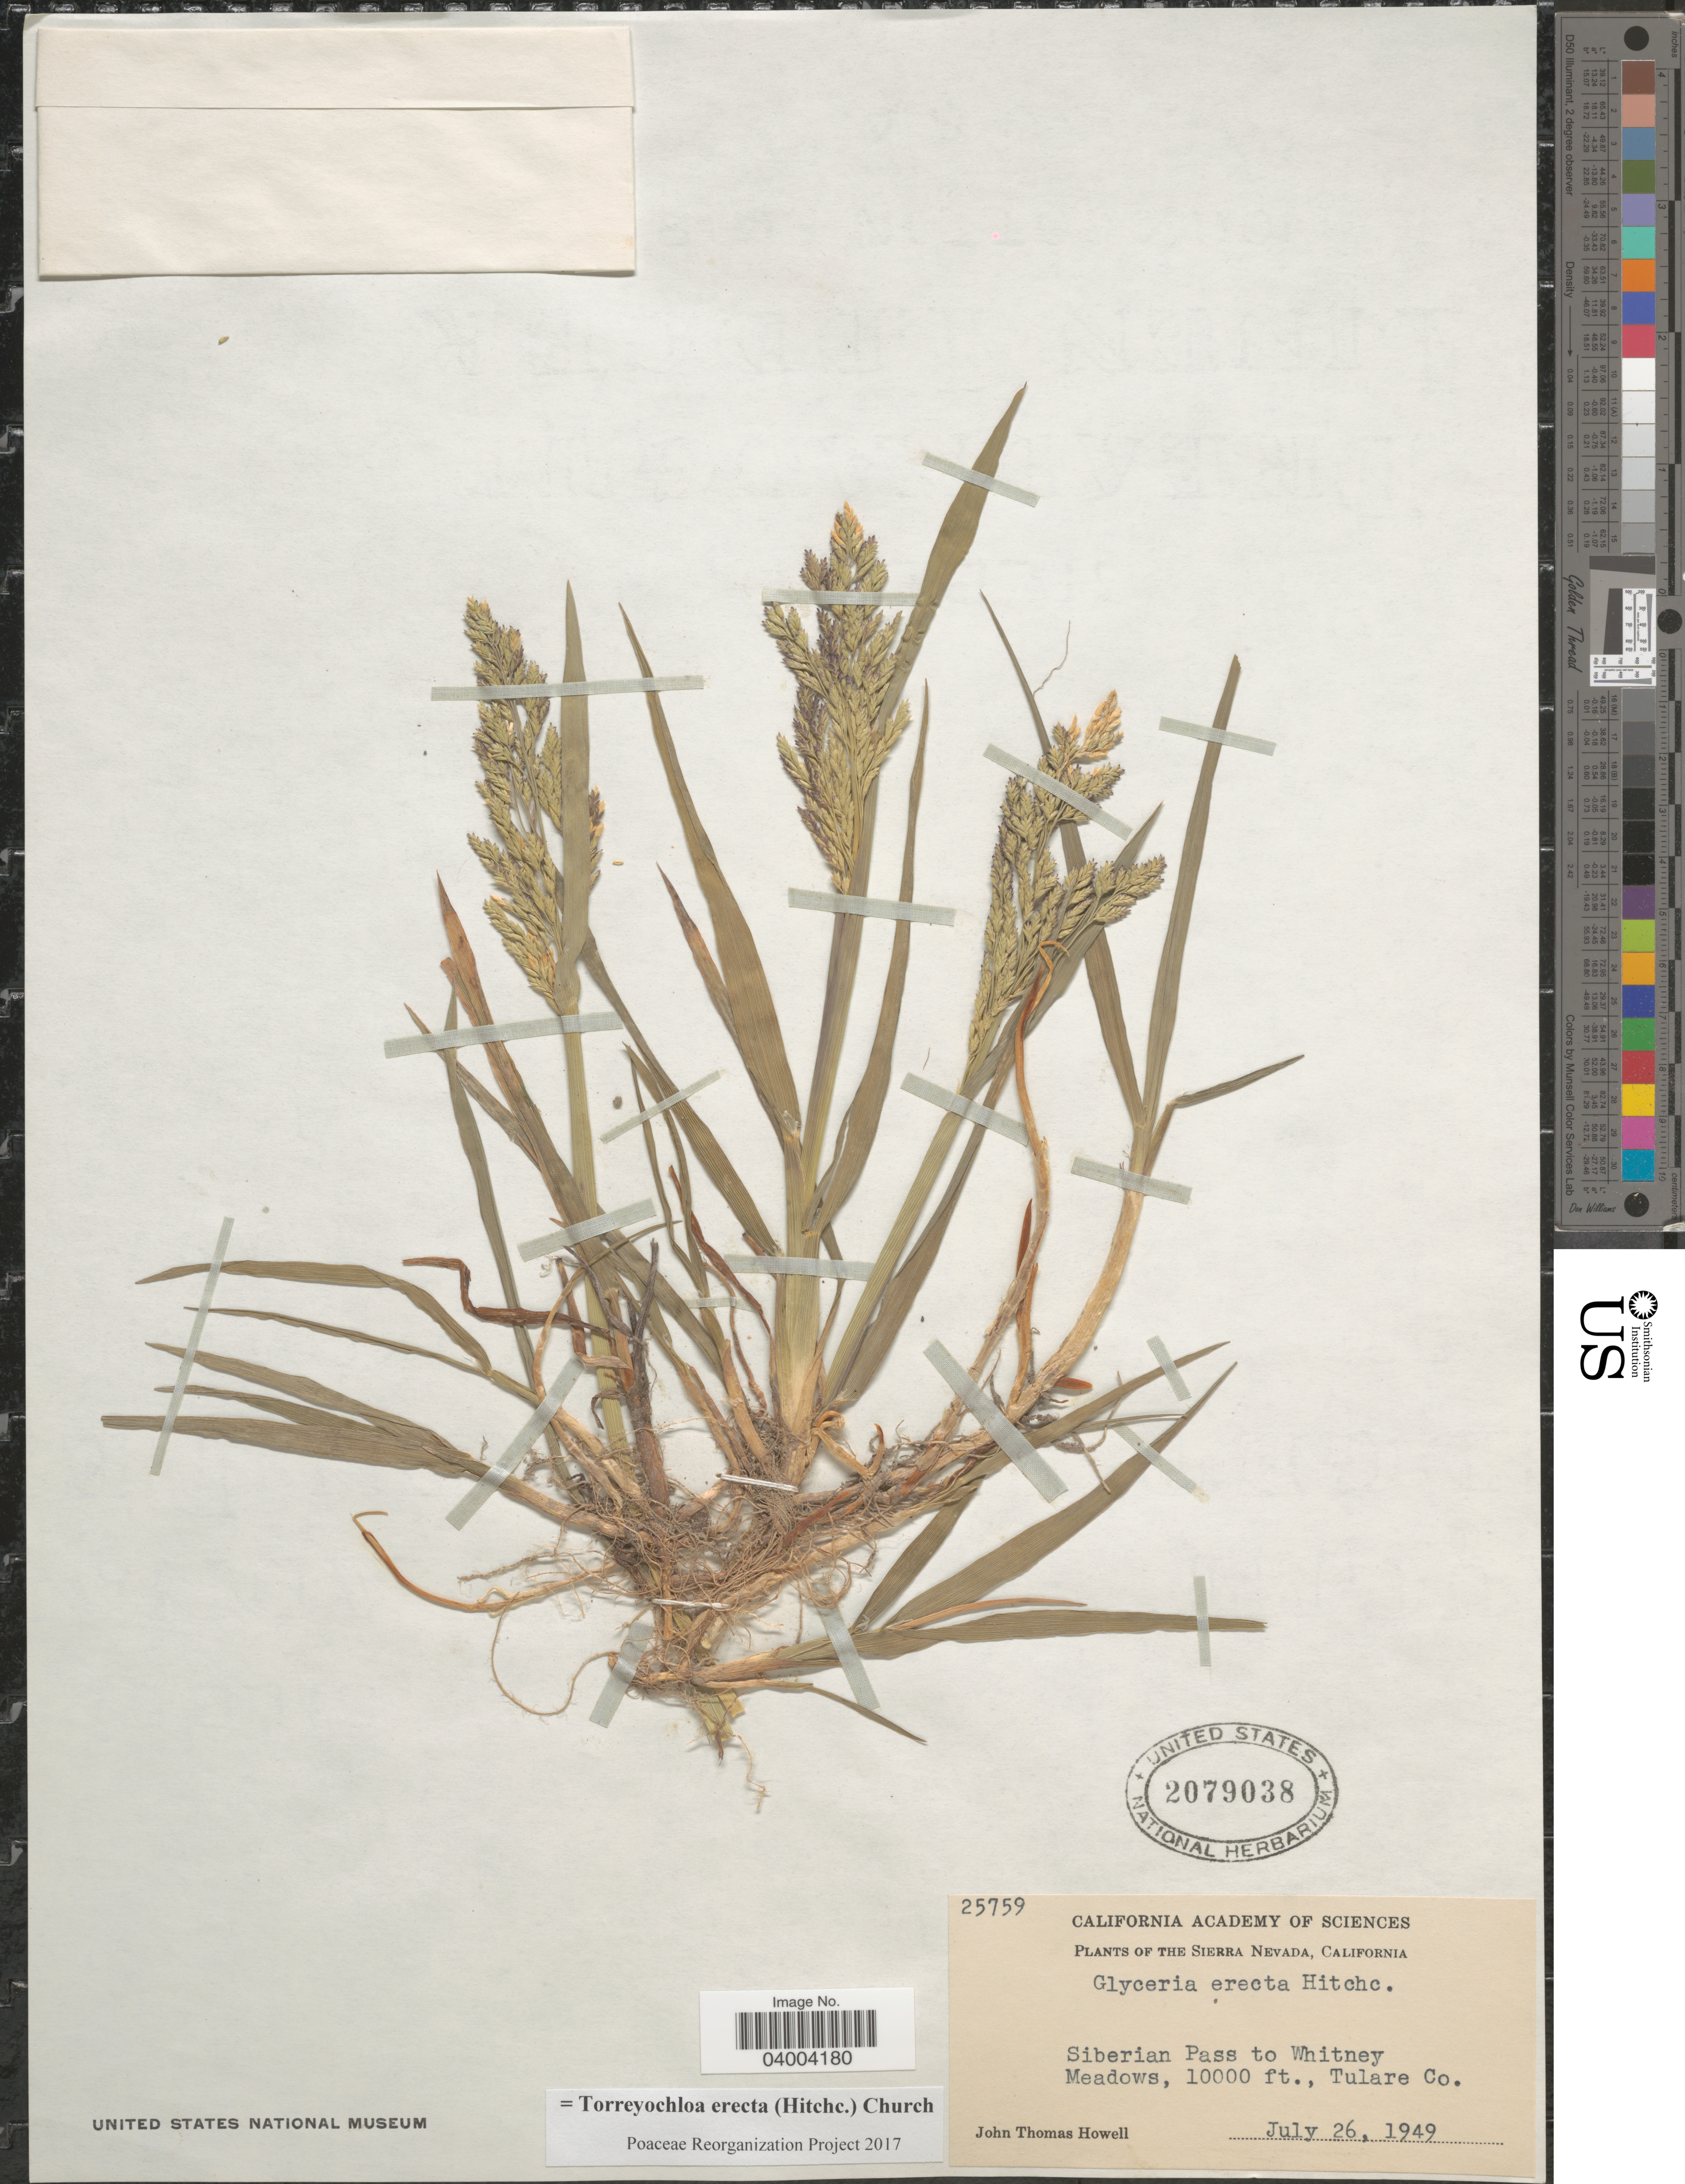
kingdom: Plantae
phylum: Tracheophyta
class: Liliopsida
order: Poales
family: Poaceae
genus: Torreyochloa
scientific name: Torreyochloa erecta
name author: (Hitchc.) G.L. Church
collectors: J. T. Howell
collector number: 25759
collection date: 1949-07-26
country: United States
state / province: California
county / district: Tulare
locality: Sierra Nevada. Siberian Pass to Whitney Meadows, Tulare Co.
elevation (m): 3048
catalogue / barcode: US 2079038